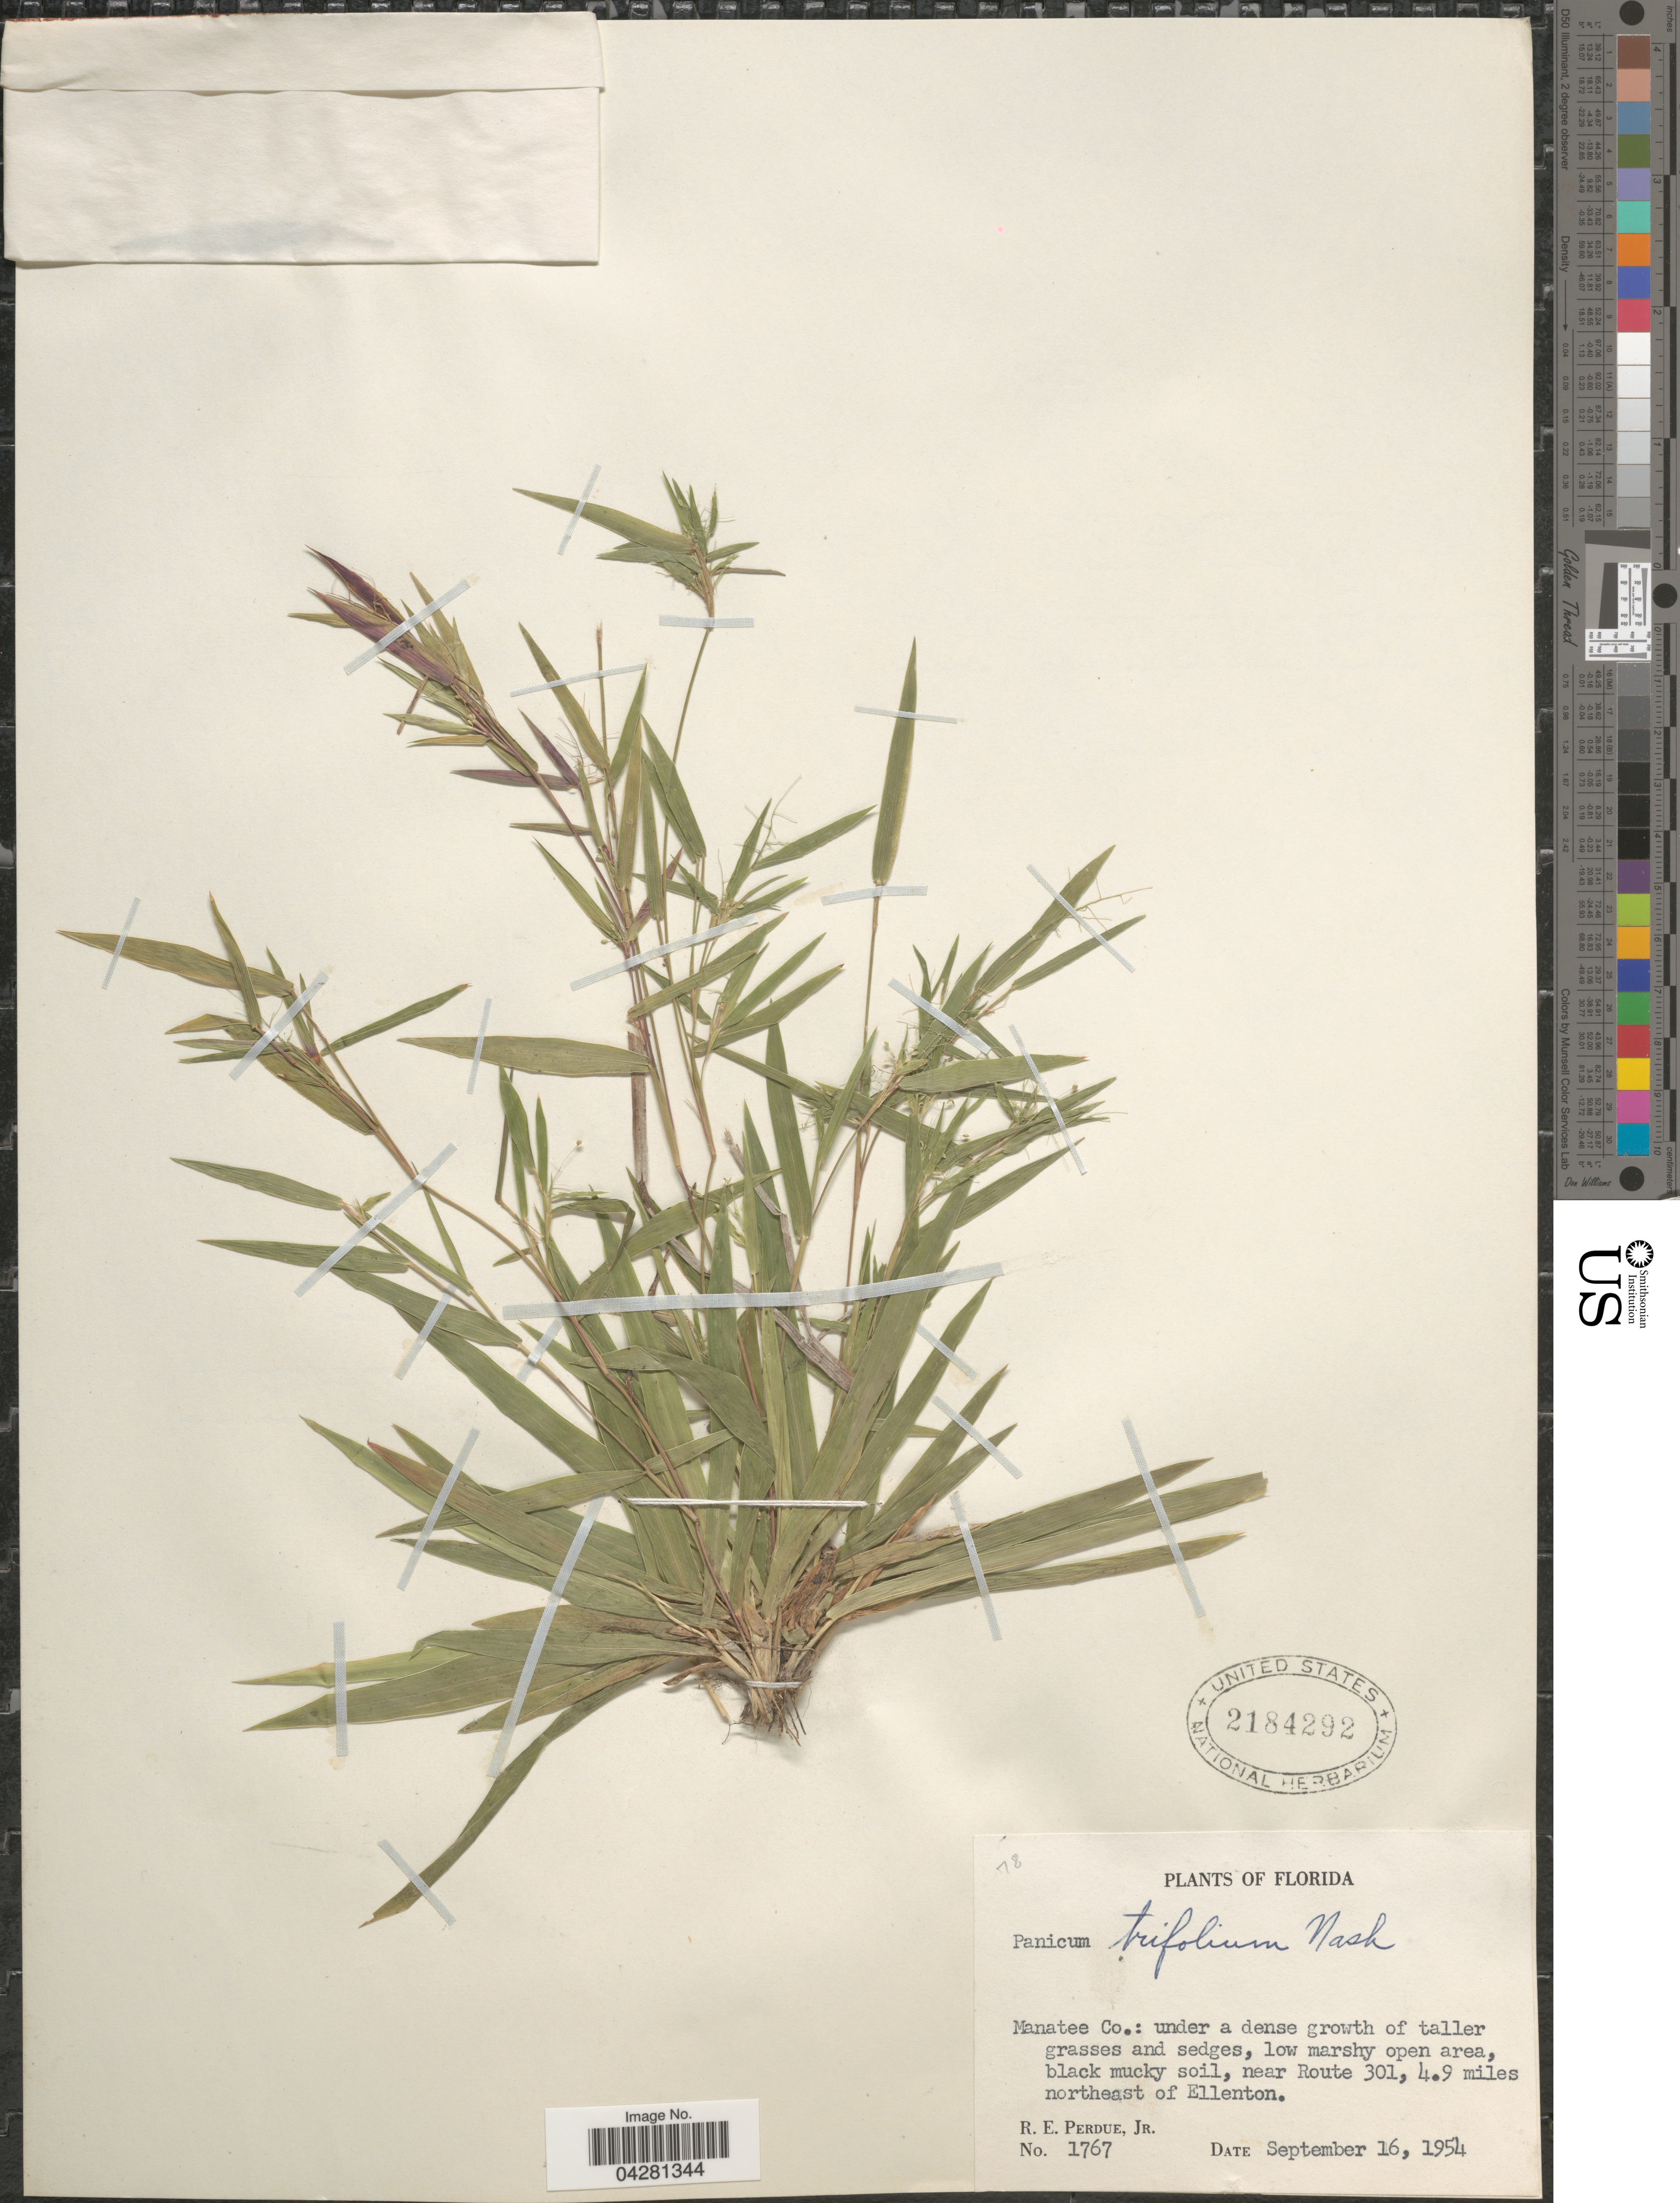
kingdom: Plantae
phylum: Tracheophyta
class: Liliopsida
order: Poales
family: Poaceae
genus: Dichanthelium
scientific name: Dichanthelium dichotomum var. unciphyllum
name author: (Trin.) Davidse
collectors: R. E. Perdue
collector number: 1767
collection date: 1954-09-16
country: United States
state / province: Florida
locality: Manatee Co.: under a dense growth of taller grasses and sedges, low marshy open area, black mucky soil, near Route 301, 4.9 miles northeast of Ellenton.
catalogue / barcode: US 2184292